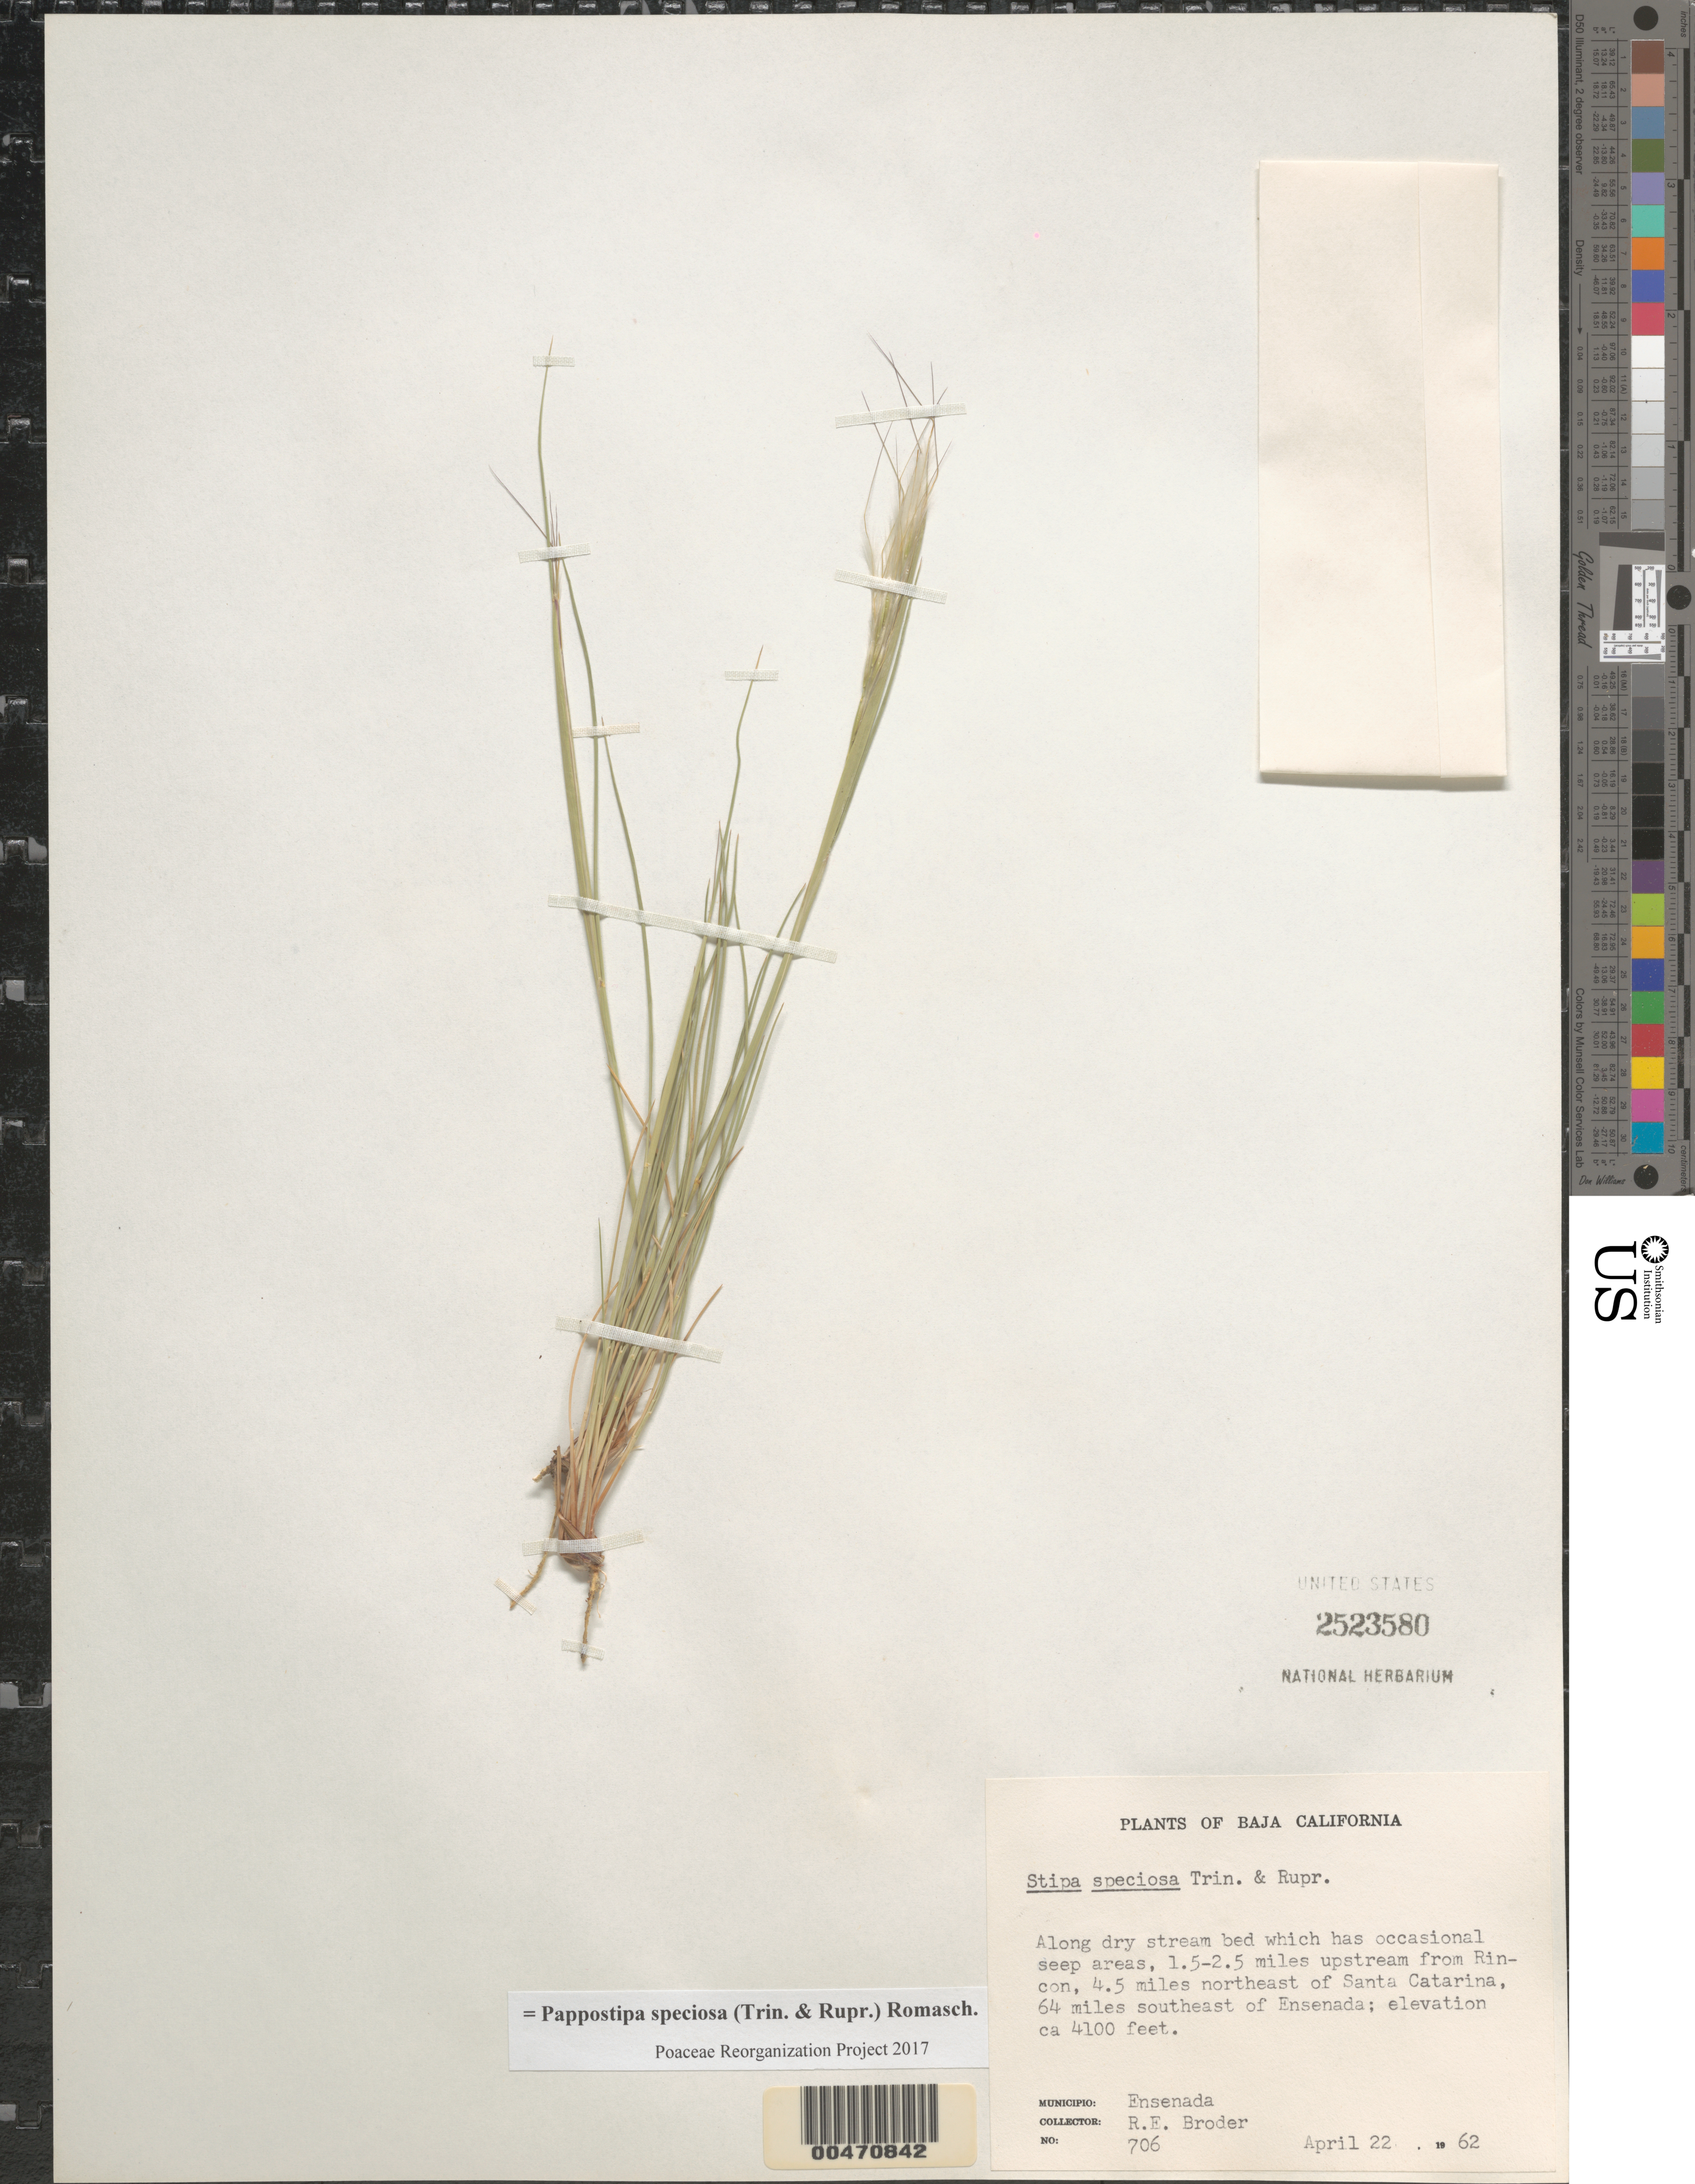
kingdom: Plantae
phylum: Tracheophyta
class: Liliopsida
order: Poales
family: Poaceae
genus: Pappostipa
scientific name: Pappostipa speciosa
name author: (Trin. & Rupr.) Romasch.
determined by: Poaceae Reorganization Project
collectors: R. Broder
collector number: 706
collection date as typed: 22 Apr 1962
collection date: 1962-04-22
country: Mexico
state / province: Baja California Norte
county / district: Ensenada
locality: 1.5 to 2.5 mi upstream from Rincon, 4.5 mi NE of Santa Catarina, 64 mi SE of Ensenada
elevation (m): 1250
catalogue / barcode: US 2523580